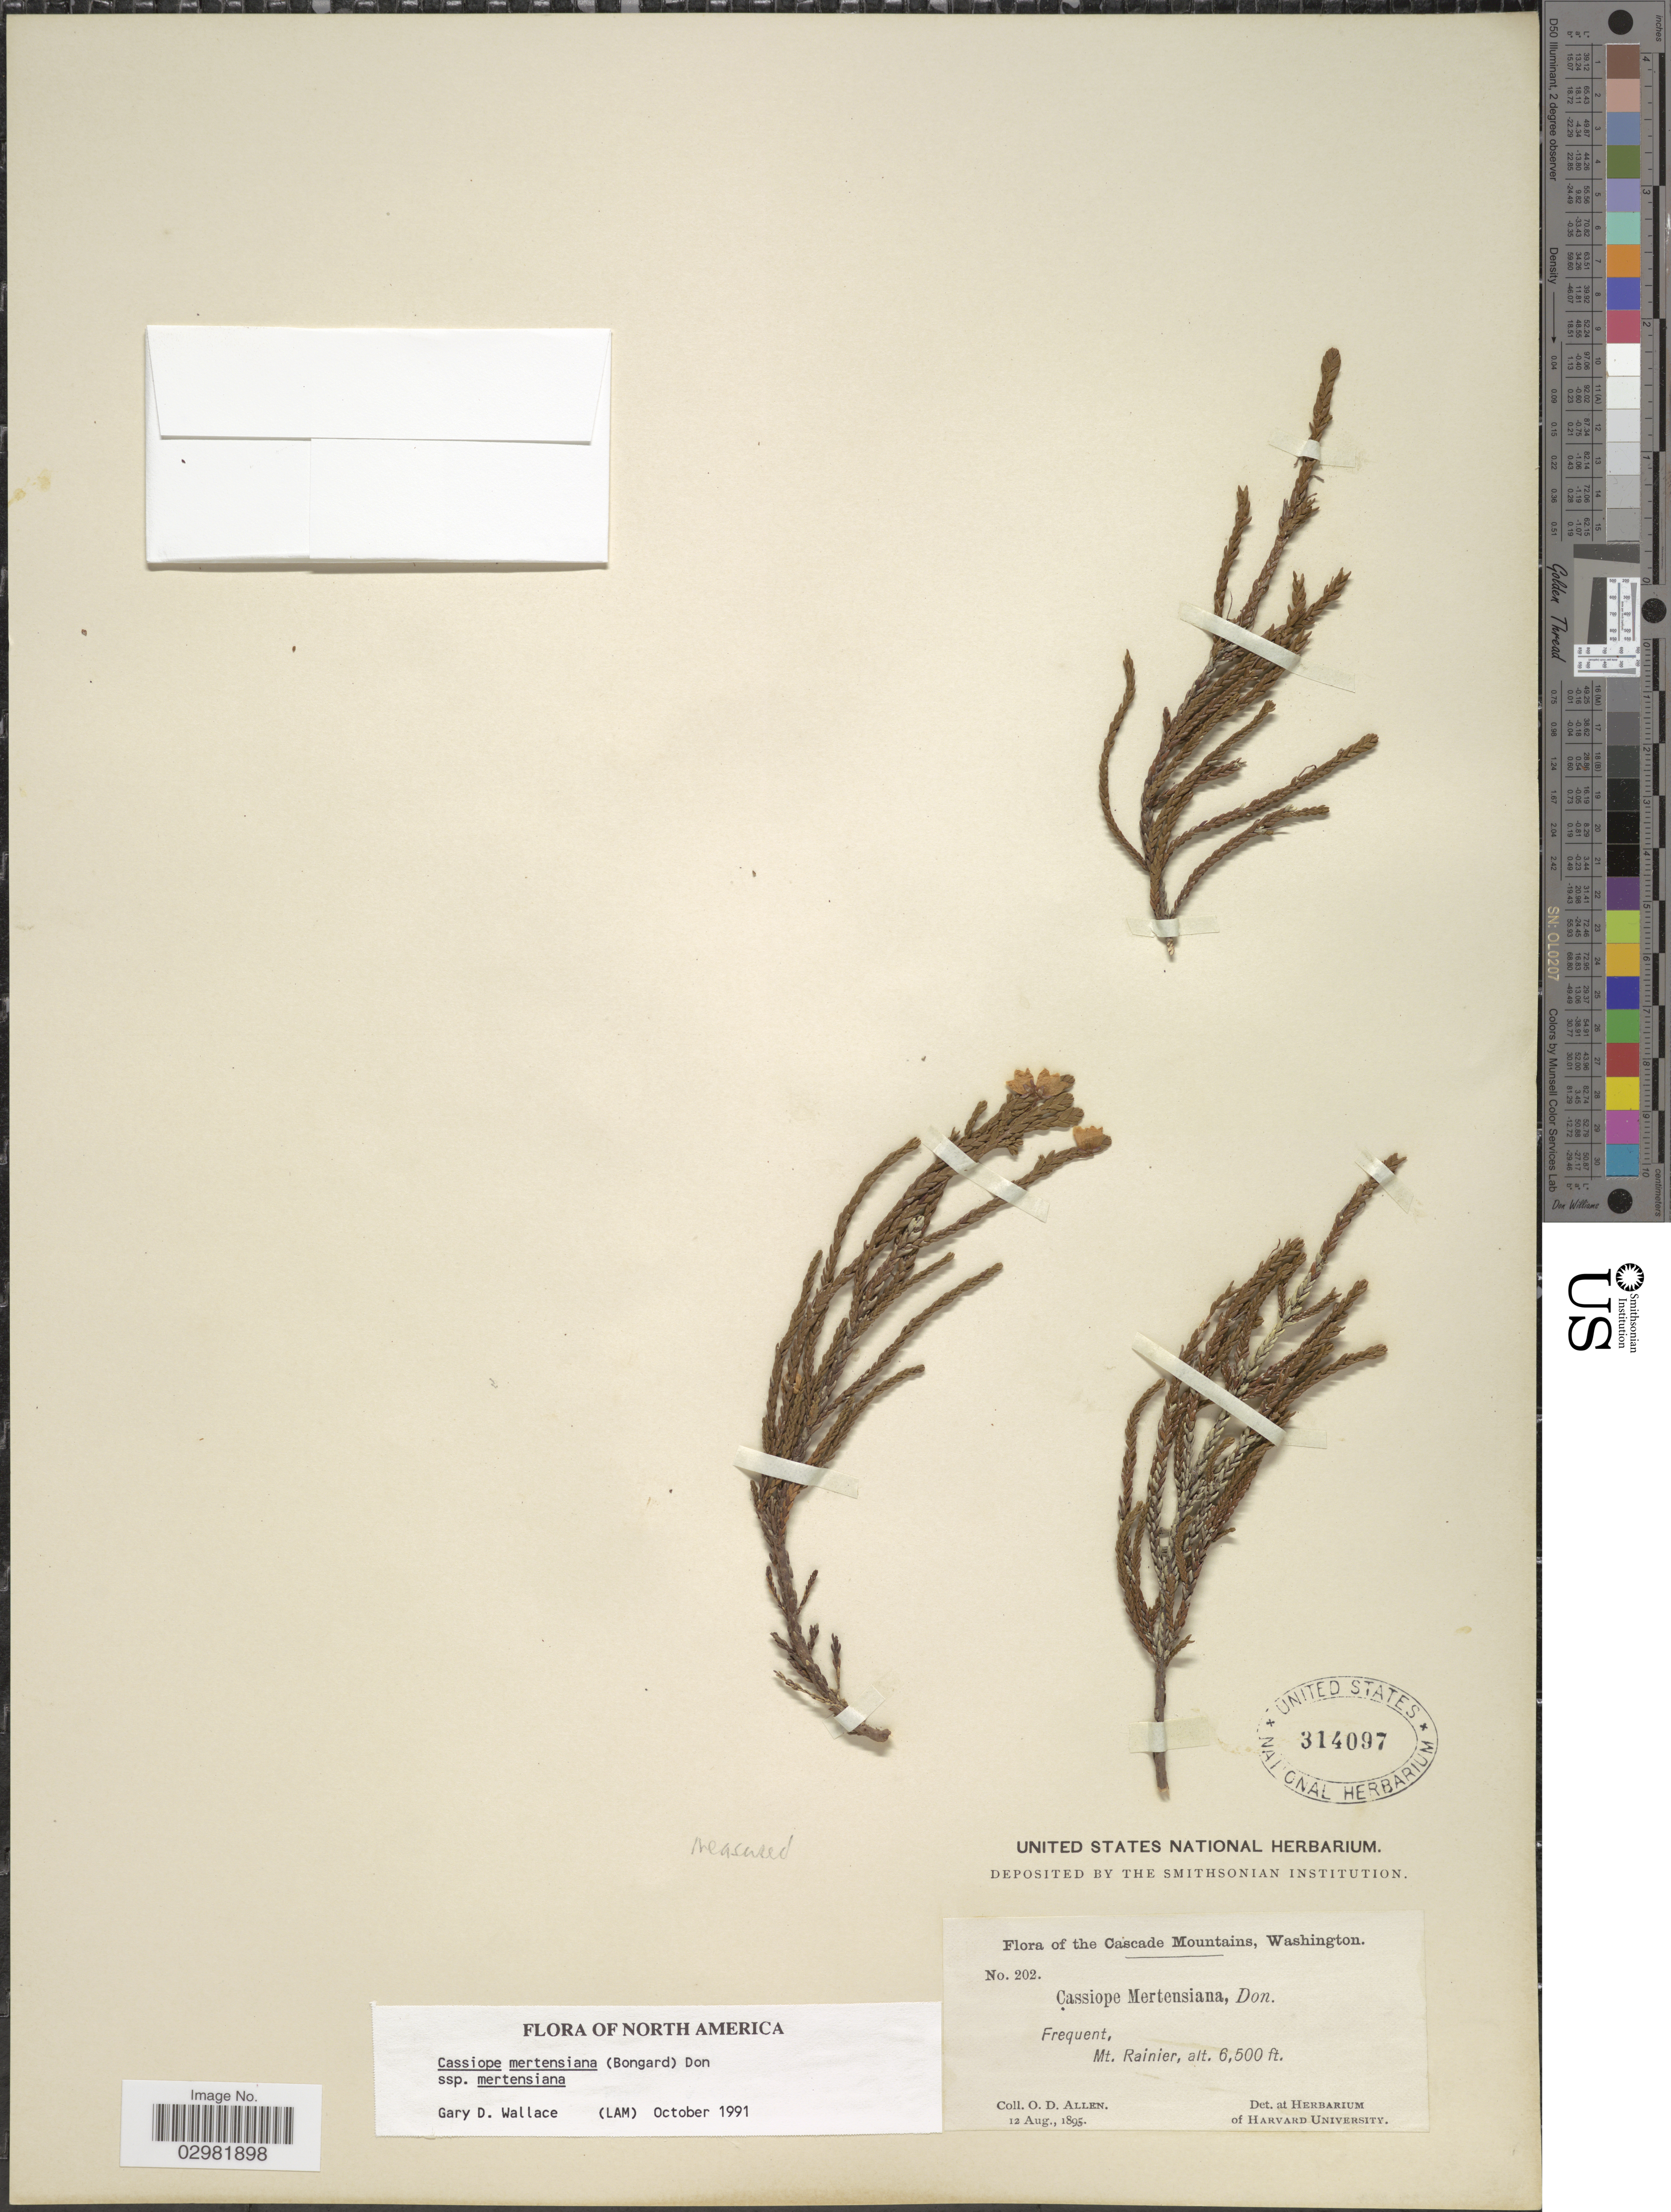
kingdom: Plantae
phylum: Tracheophyta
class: Magnoliopsida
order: Ericales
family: Ericaceae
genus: Cassiope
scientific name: Cassiope mertensiana subsp. mertensiana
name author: (Bong.) G. Don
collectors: O. D. Allen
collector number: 202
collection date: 1895-08-12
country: United States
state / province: Washington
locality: The Cascade Mountains, Mt. Rainier.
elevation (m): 1981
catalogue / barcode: US 314097